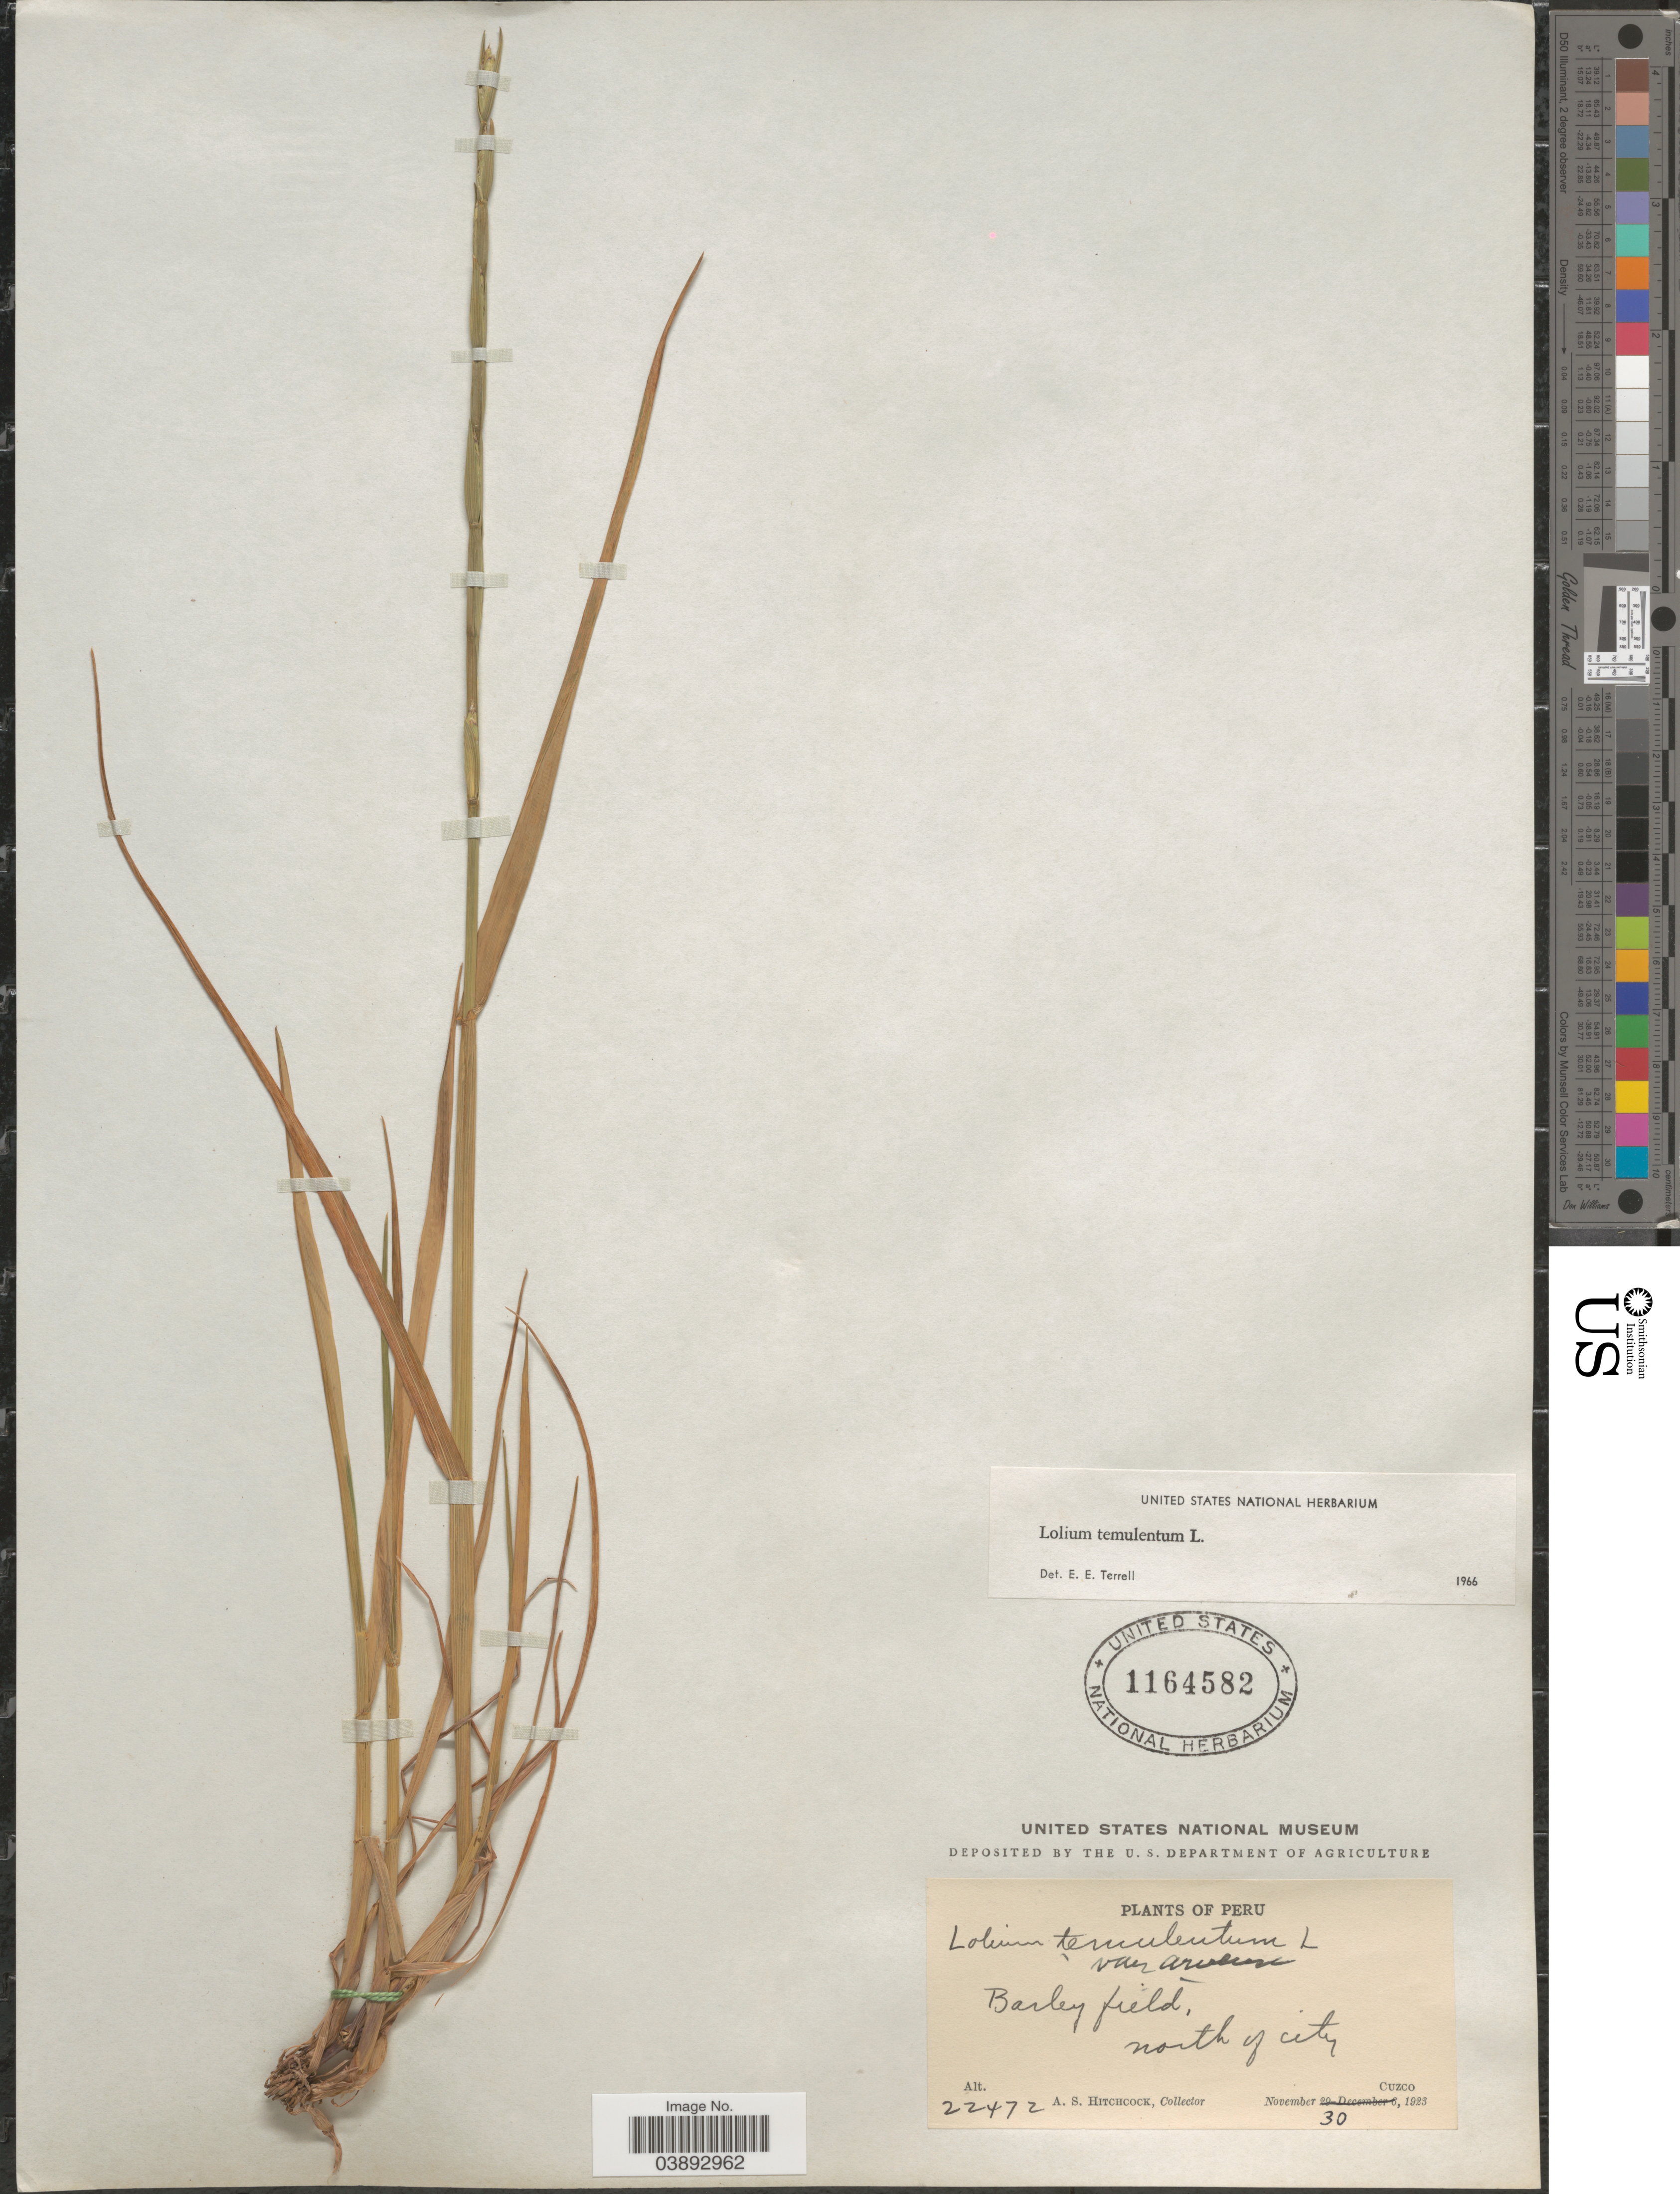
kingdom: Plantae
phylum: Tracheophyta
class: Liliopsida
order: Poales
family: Poaceae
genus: Lolium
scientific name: Lolium temulentum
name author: L.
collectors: A. S. Hitchcock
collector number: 22472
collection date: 1923-11-30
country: Peru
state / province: Cusco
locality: Barley field, north of city. Cuzco.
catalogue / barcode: US 1164582